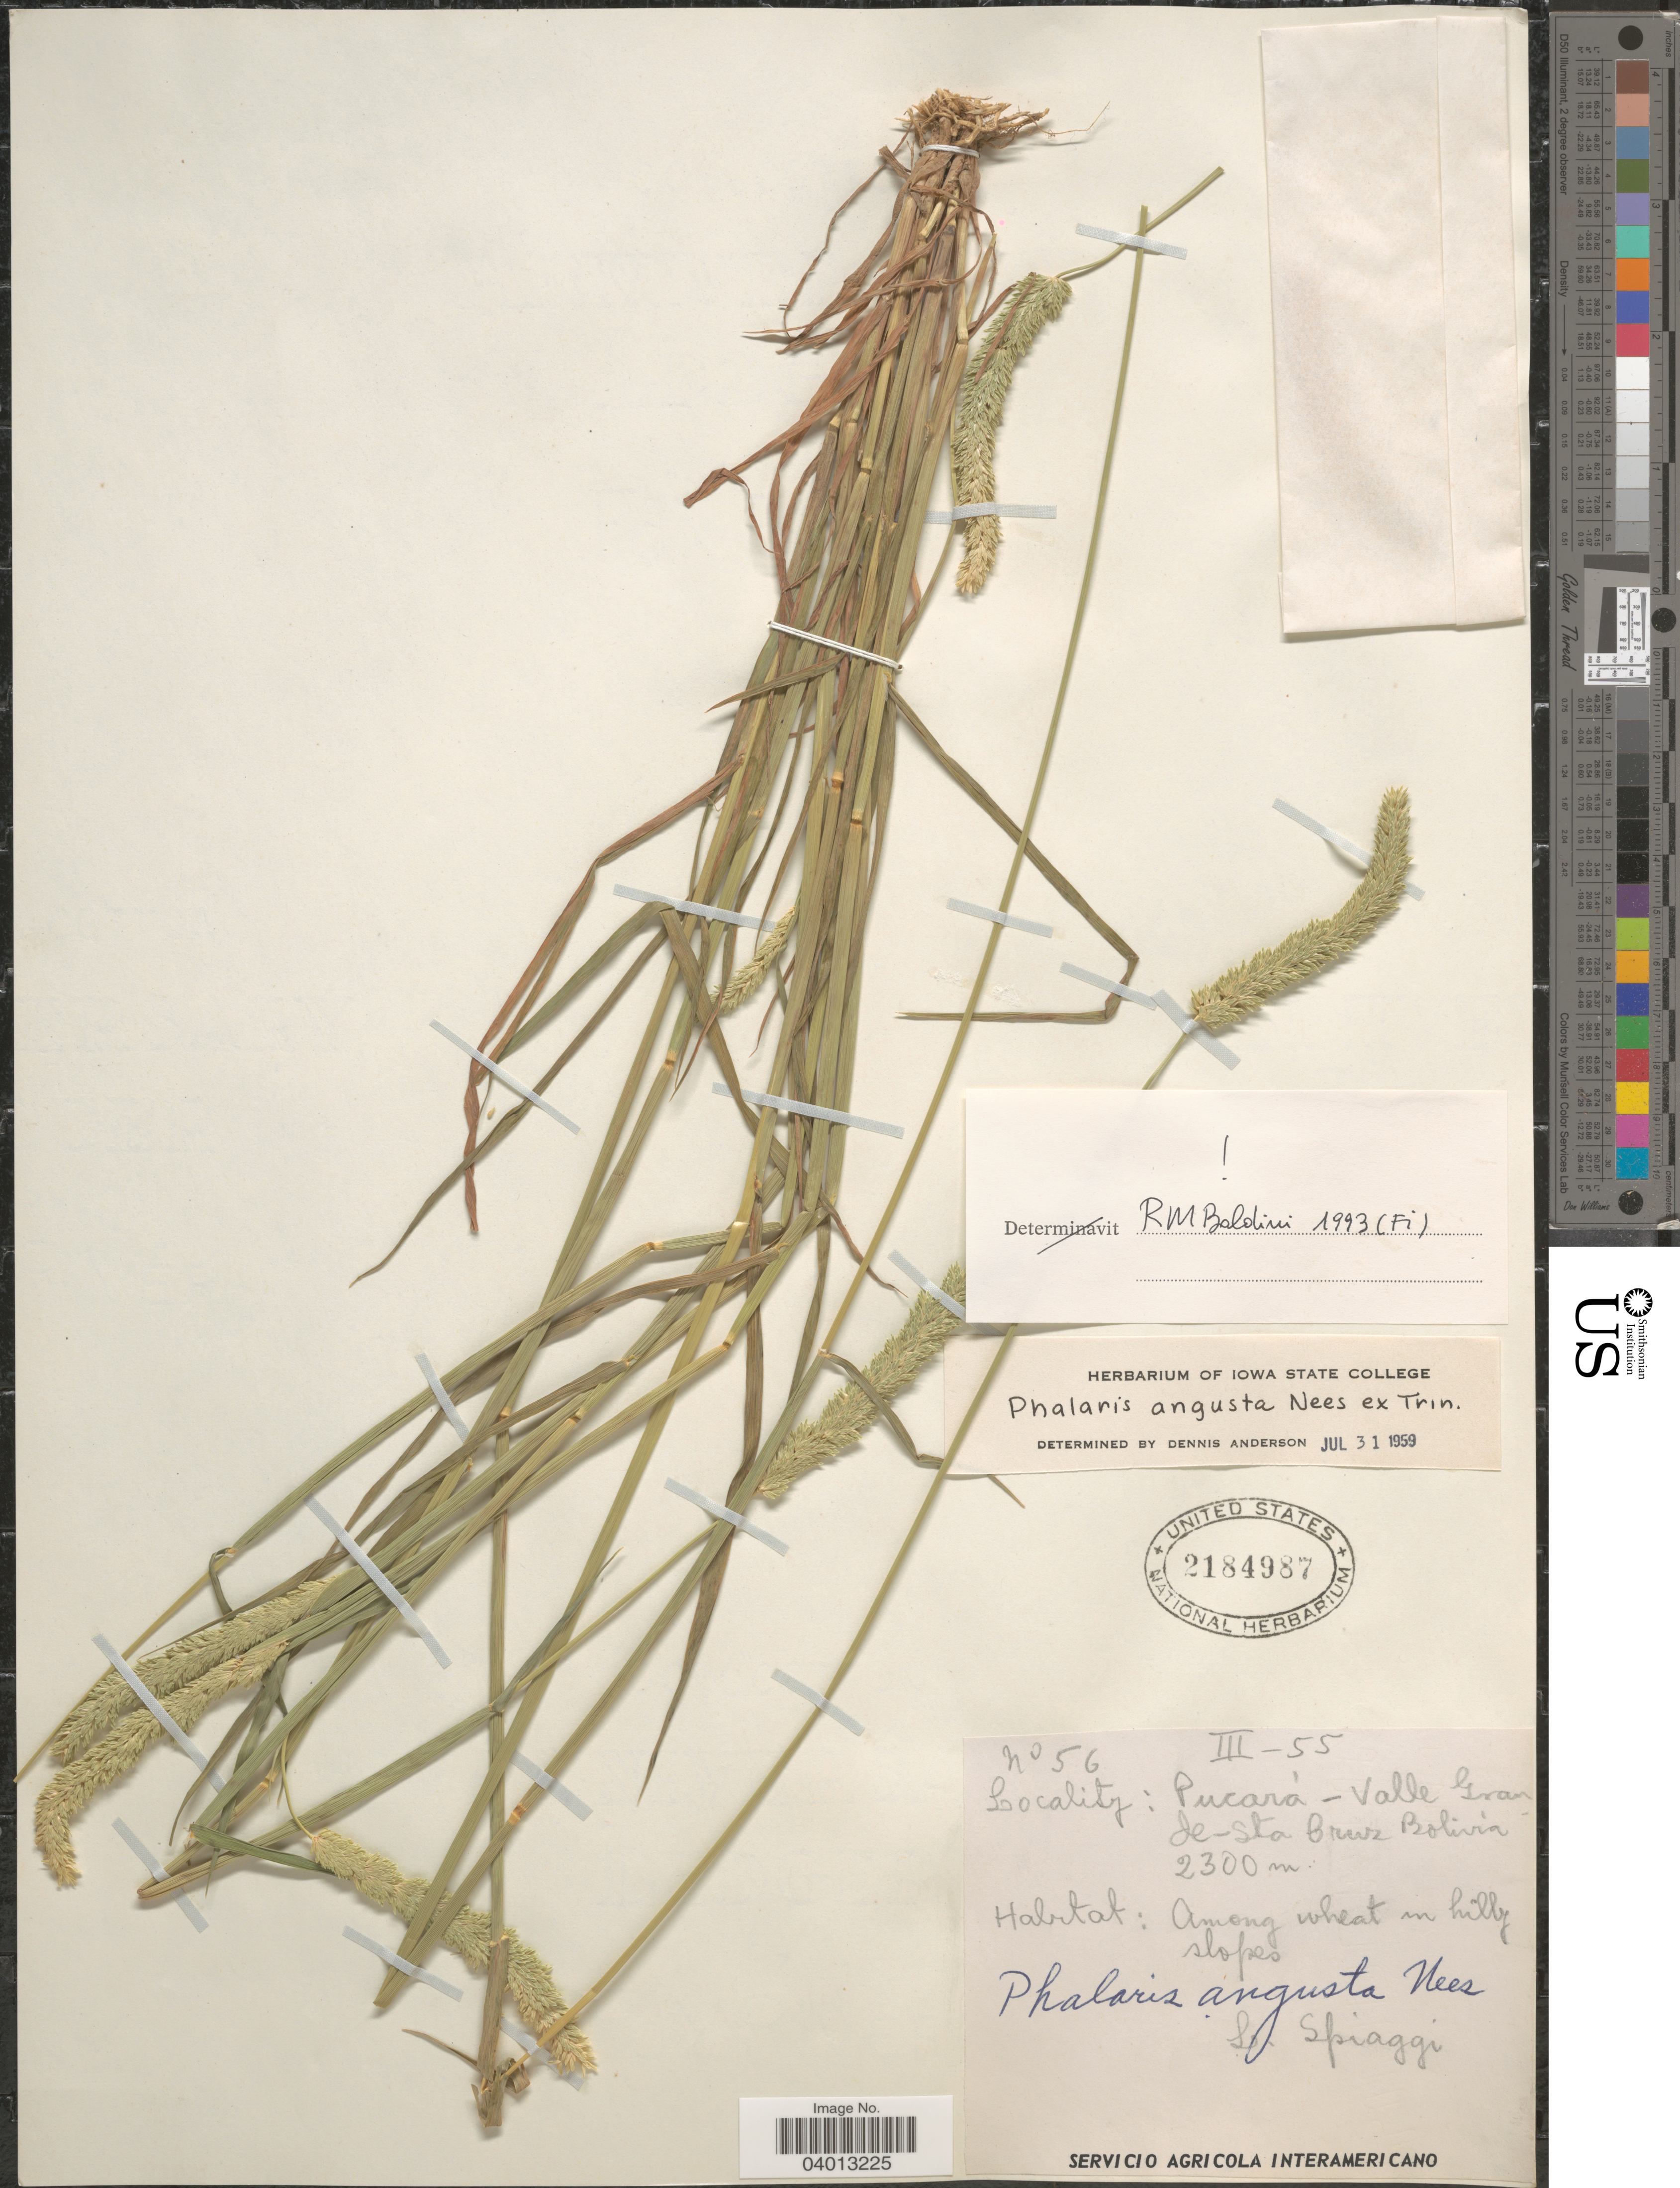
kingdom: Plantae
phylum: Tracheophyta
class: Liliopsida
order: Poales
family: Poaceae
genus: Phalaris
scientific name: Phalaris angusta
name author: Nees ex Trin.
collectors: L. Spiaggi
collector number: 56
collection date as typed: Transcribed d/m/y: /3/55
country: Bolivia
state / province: Santa Cruz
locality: Pucará - Valle Grande.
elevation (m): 2300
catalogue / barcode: US 2184987